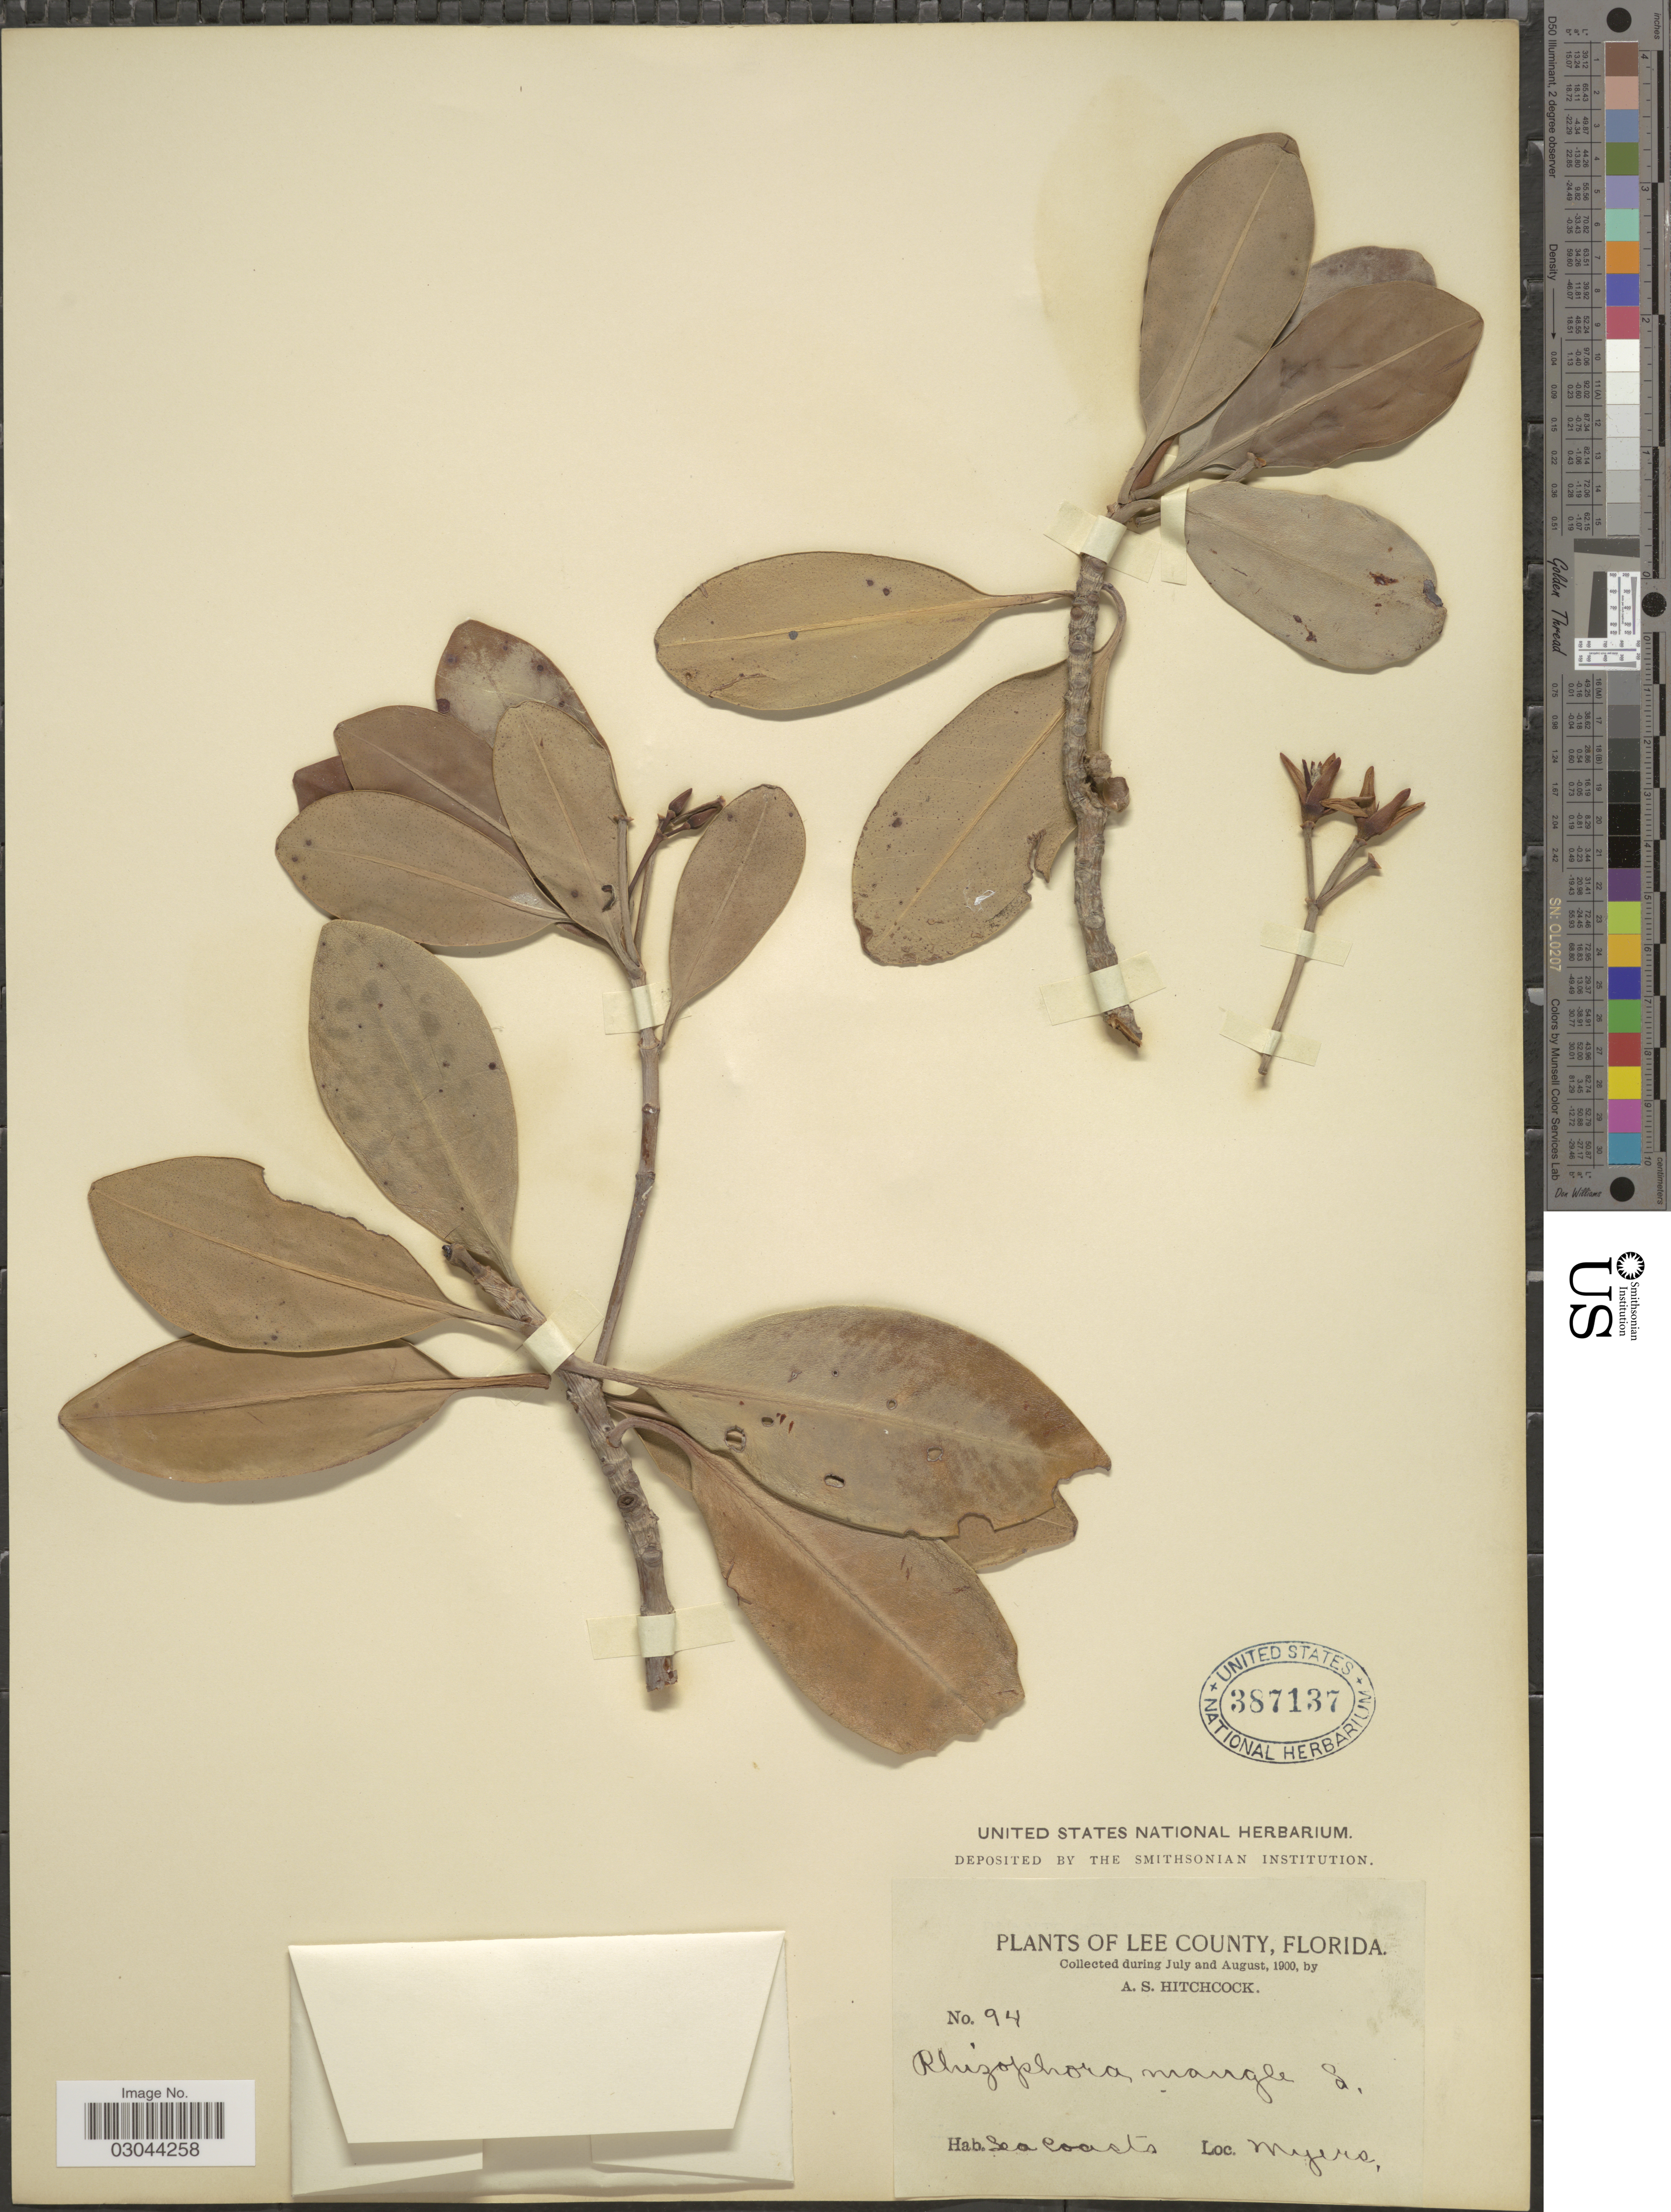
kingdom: Plantae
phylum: Tracheophyta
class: Magnoliopsida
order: Malpighiales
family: Rhizophoraceae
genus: Rhizophora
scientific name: Rhizophora mangle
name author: L.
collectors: A. S. Hitchcock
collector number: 94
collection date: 1900-07/1900-08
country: United States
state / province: Florida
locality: Lee County. Myers.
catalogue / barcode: US 387137